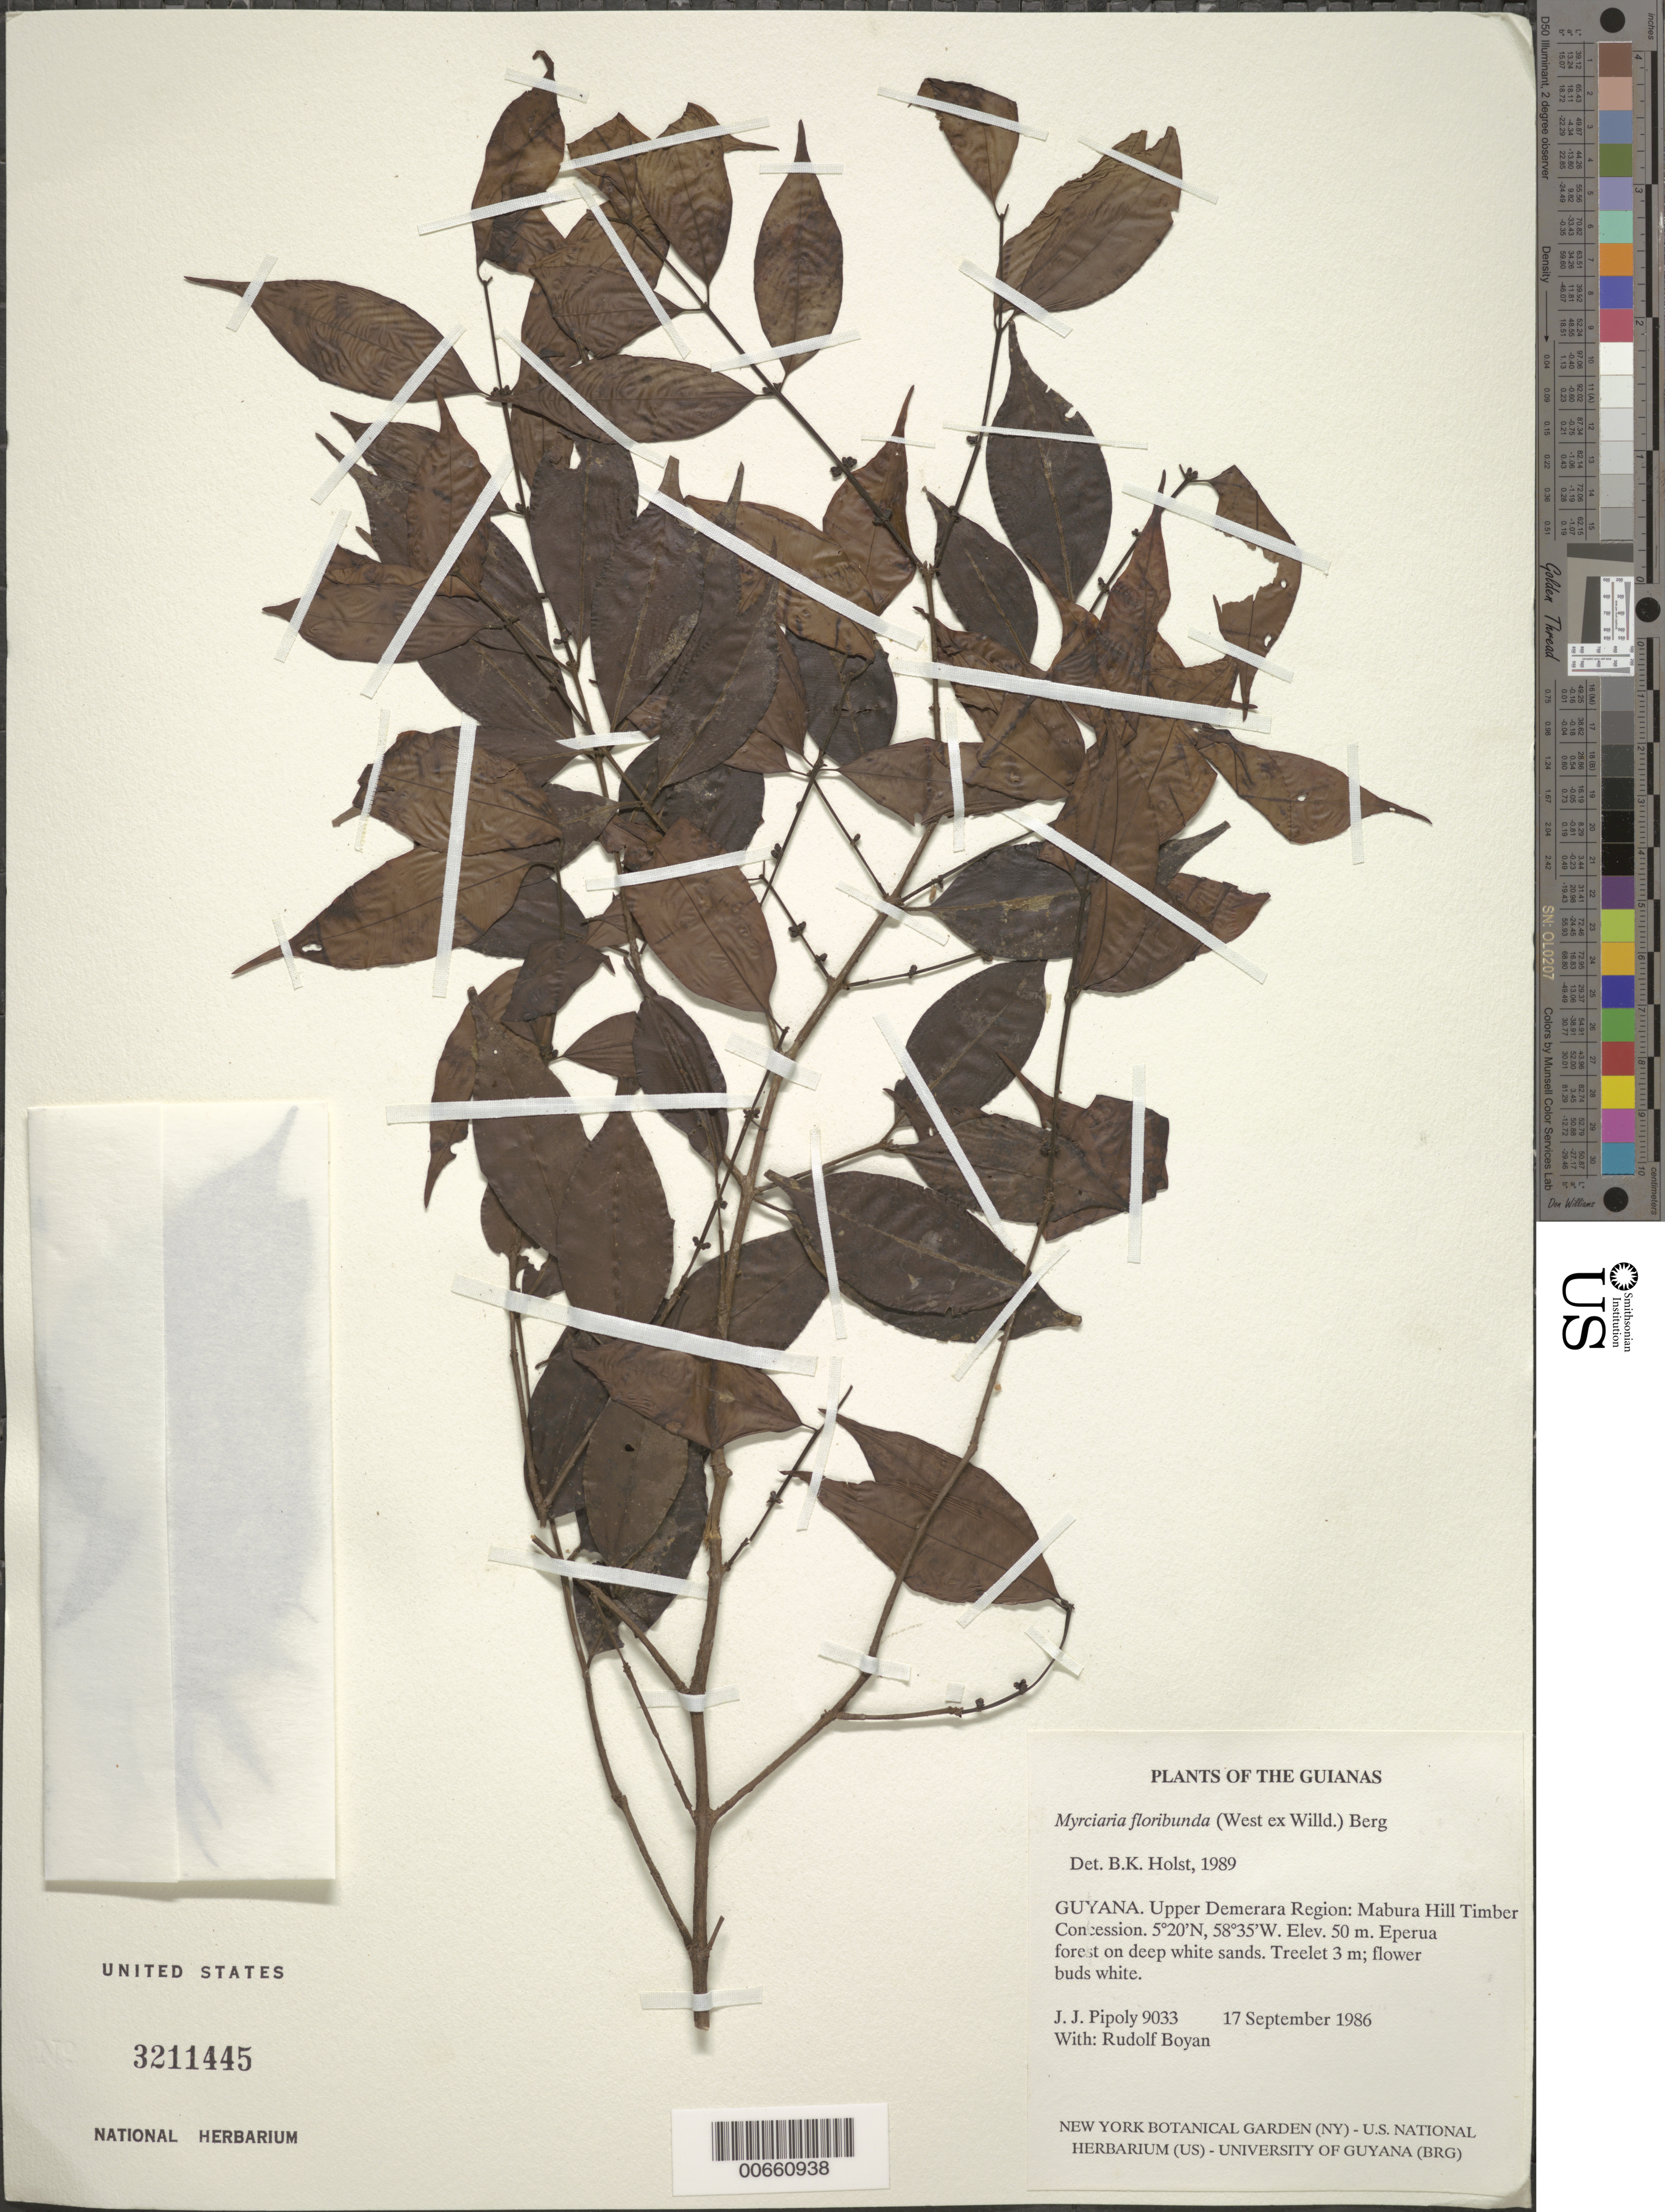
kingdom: Plantae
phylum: Tracheophyta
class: Magnoliopsida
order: Myrtales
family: Myrtaceae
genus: Myrciaria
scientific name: Myrciaria floribunda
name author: (H. West ex Willd.) O. Berg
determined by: Holst, Bruce K.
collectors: J. J. Pipoly & R. Boyan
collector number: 9033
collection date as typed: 17 September 1986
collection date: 1986-09-17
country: Guyana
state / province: U. Demerara-Berbice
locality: Mabura Hill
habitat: Eperua forest on deep white sands; sandy red loam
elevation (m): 50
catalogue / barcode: US 3211445